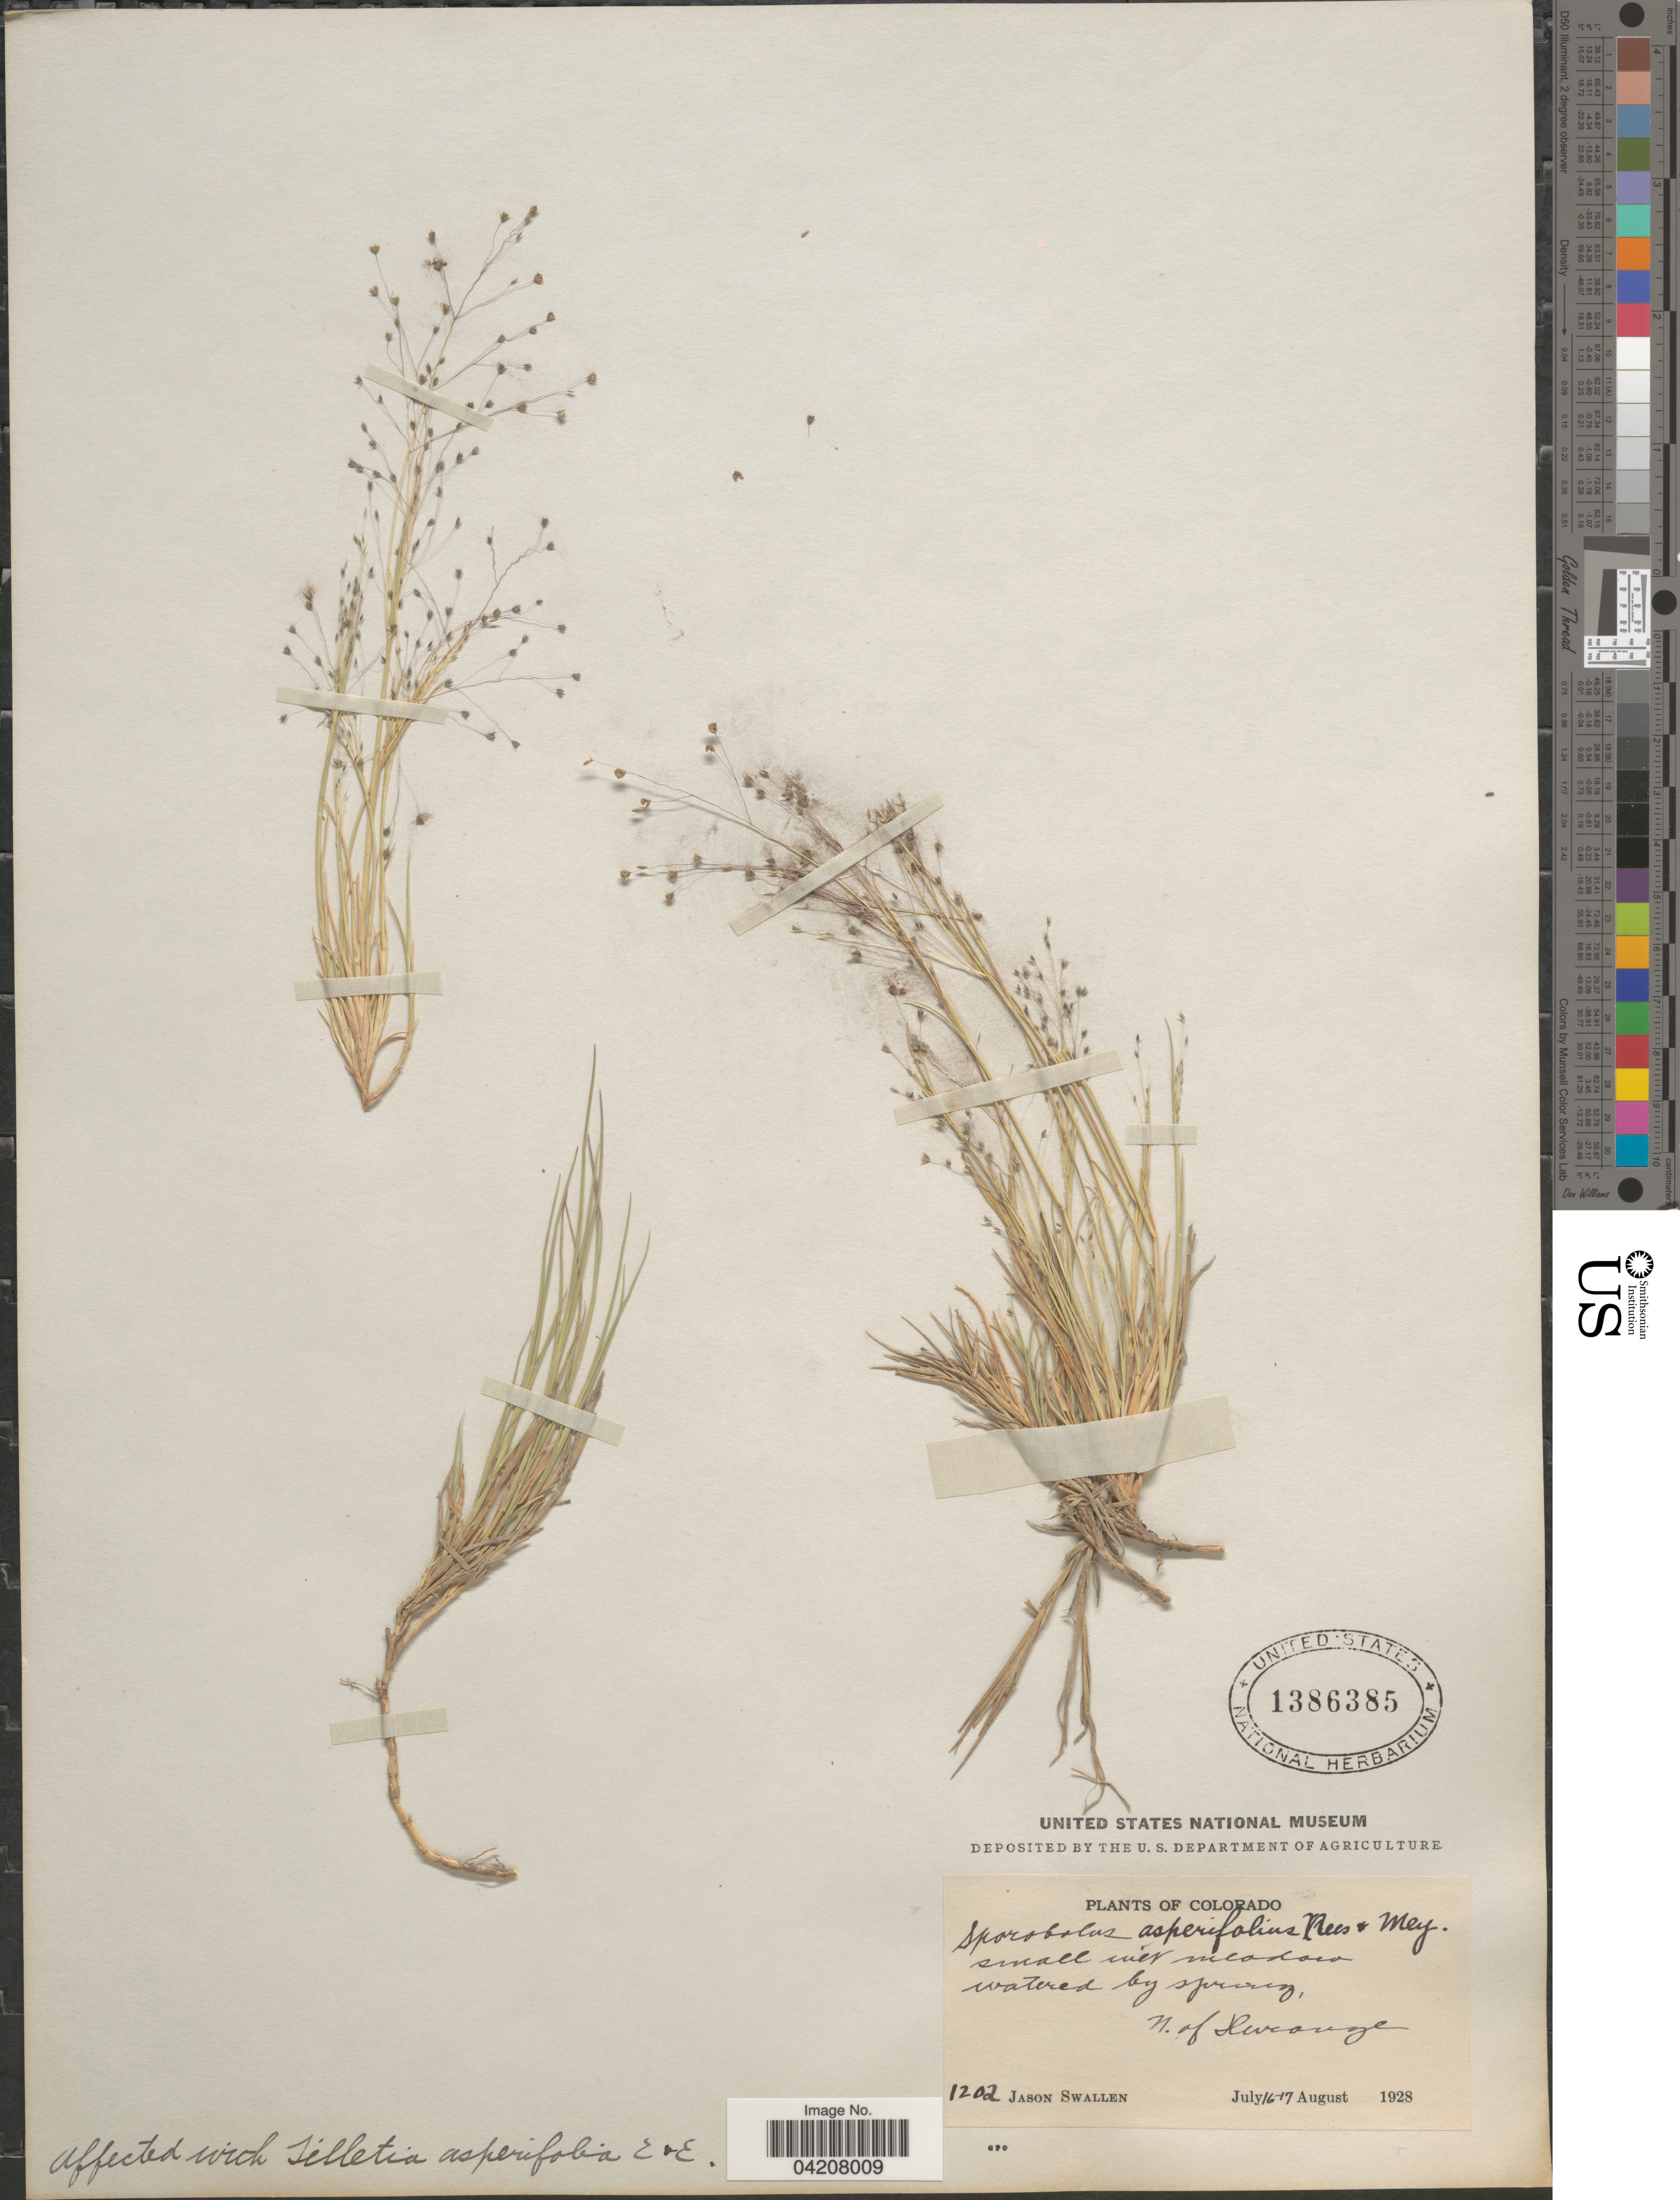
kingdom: Plantae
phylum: Tracheophyta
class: Liliopsida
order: Poales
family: Poaceae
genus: Muhlenbergia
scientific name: Muhlenbergia asperifolia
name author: (Nees & Meyen ex Trin.) Parodi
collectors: J. R. Swallen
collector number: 1202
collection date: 1928-07-16/1928-07-17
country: United States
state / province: Colorado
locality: N. of Durango.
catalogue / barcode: US 1386385